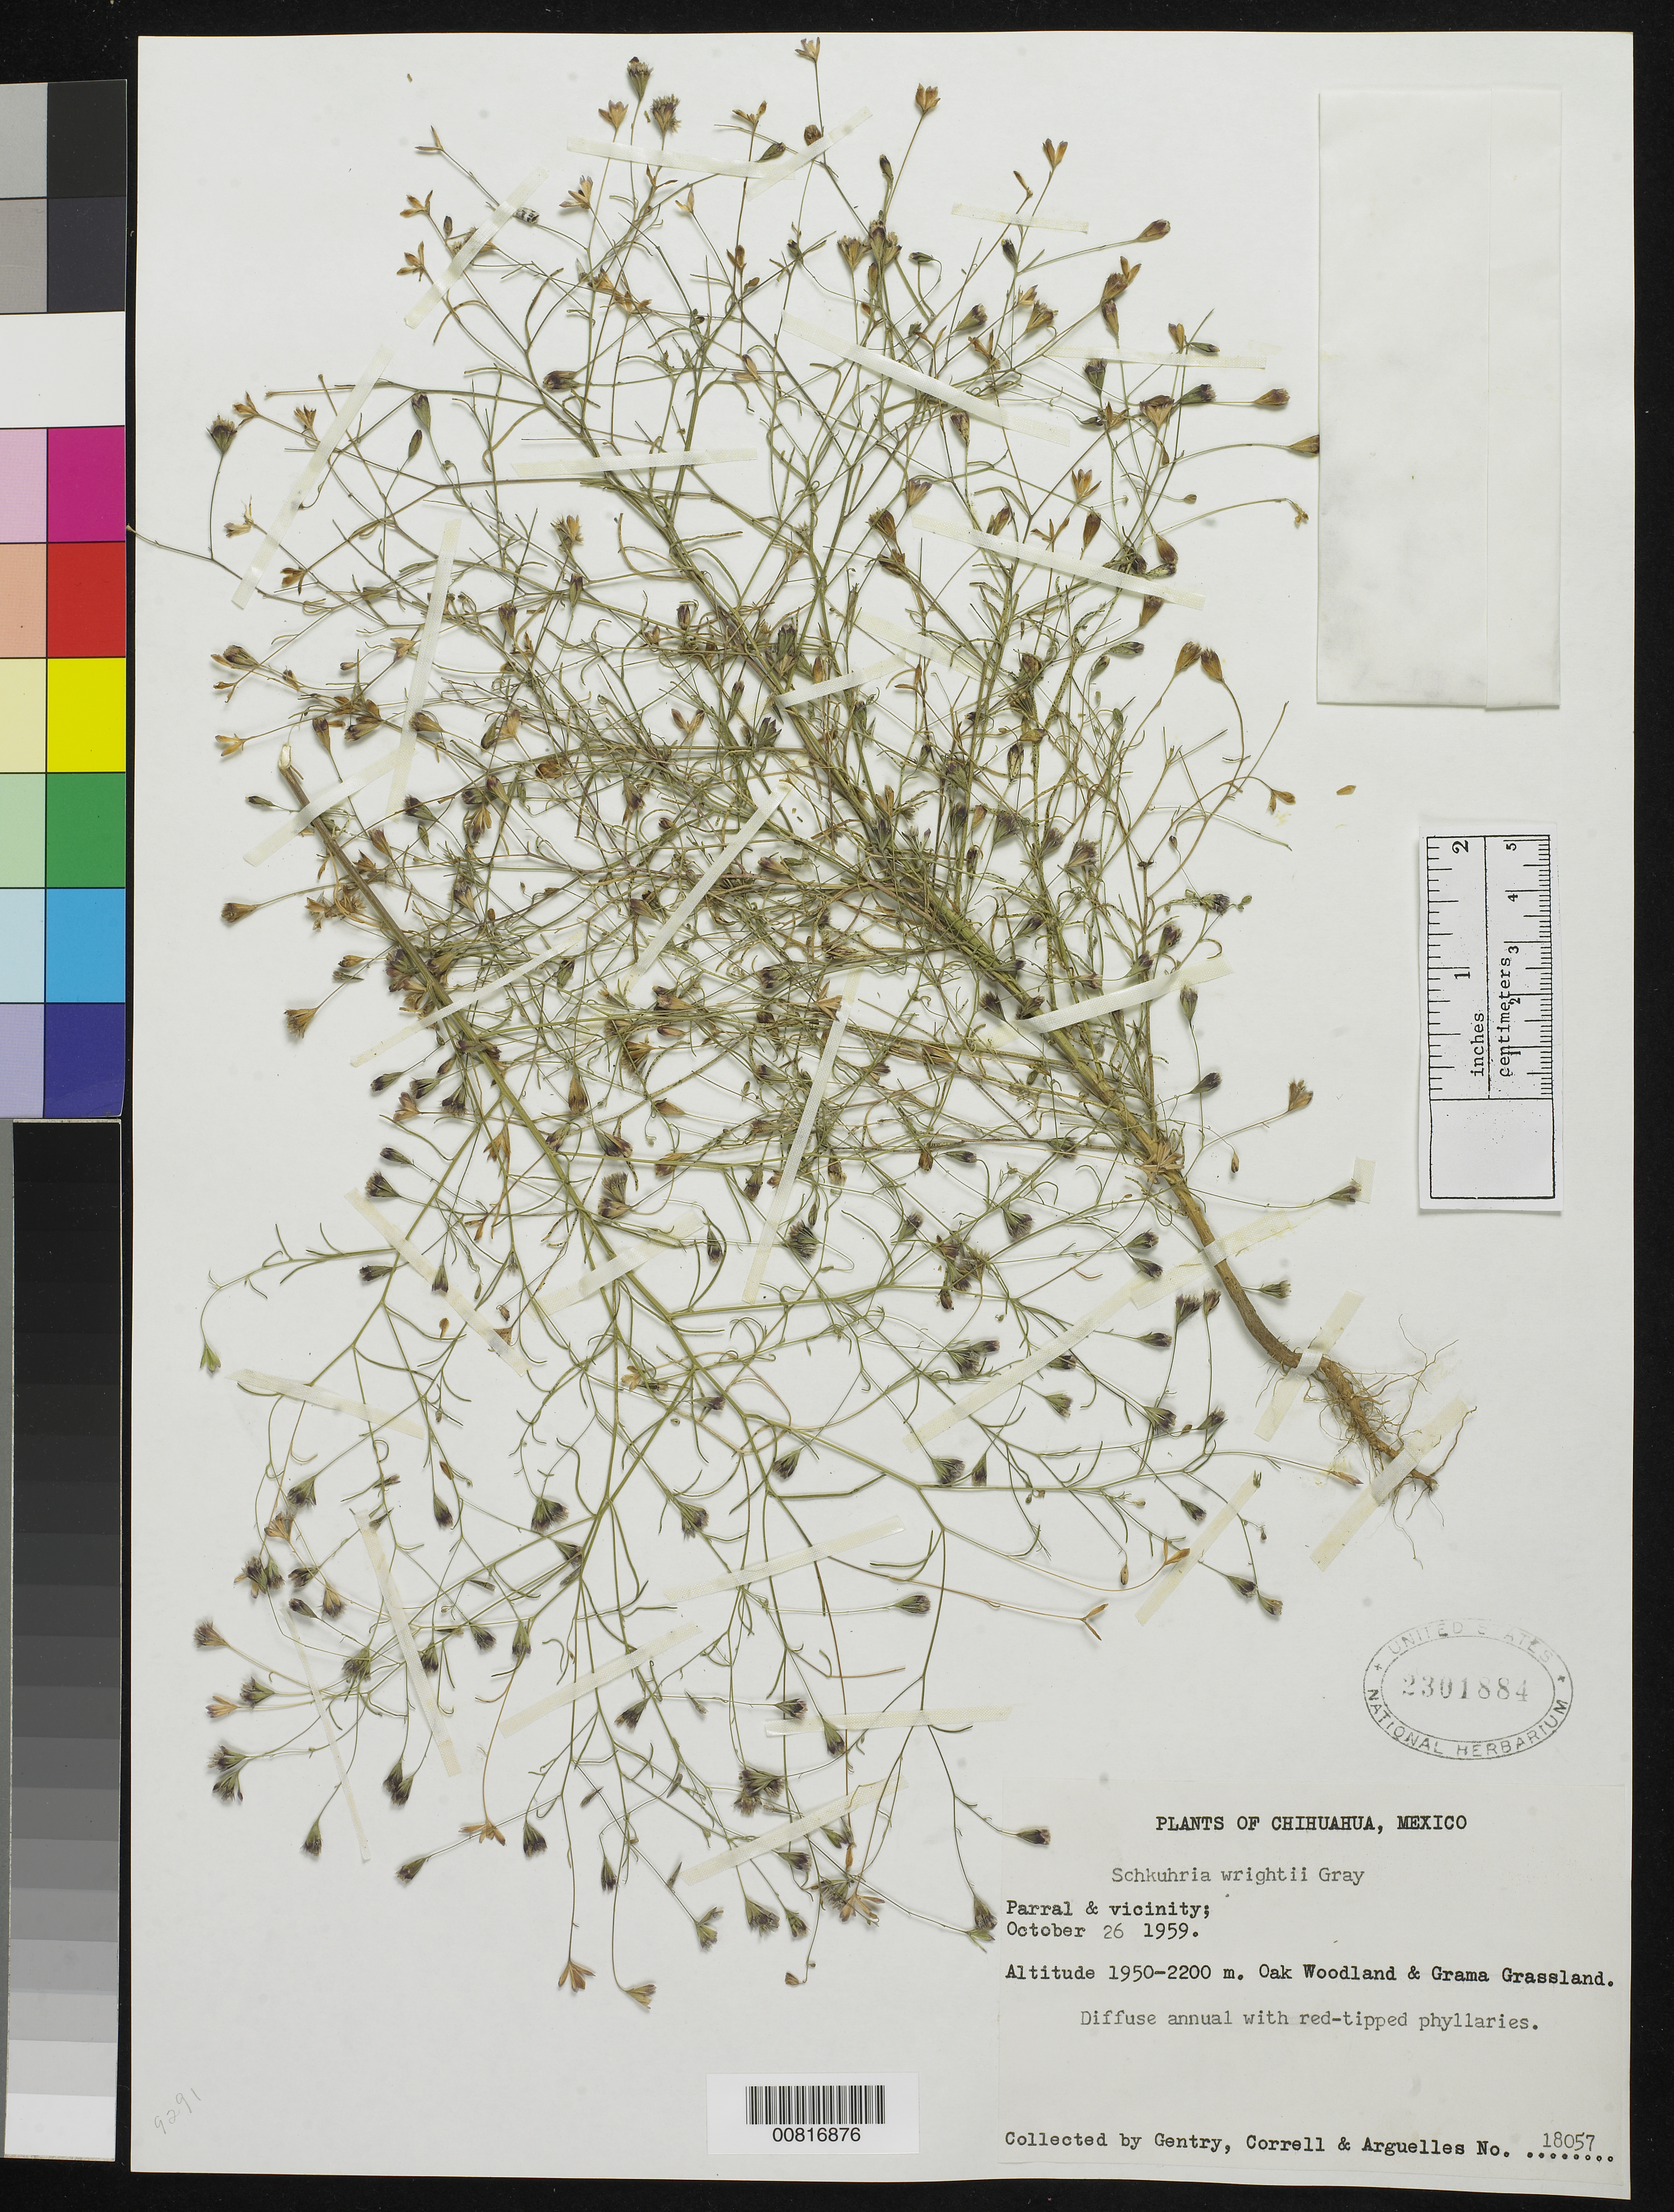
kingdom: Plantae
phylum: Tracheophyta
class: Magnoliopsida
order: Asterales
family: Asteraceae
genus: Schkuhria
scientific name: Schkuhria wislizeni var. wrightii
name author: (A. Gray) S.F. Blake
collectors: Gentry, --, -- Correll & Arguelles, --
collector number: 18057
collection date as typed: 26 Oct 1959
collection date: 1959-10-26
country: Mexico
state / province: Chihuahua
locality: Parral, Chihuahua and vicinity.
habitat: Oak Woodland & Grama Grassland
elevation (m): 2200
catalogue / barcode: US 2301884